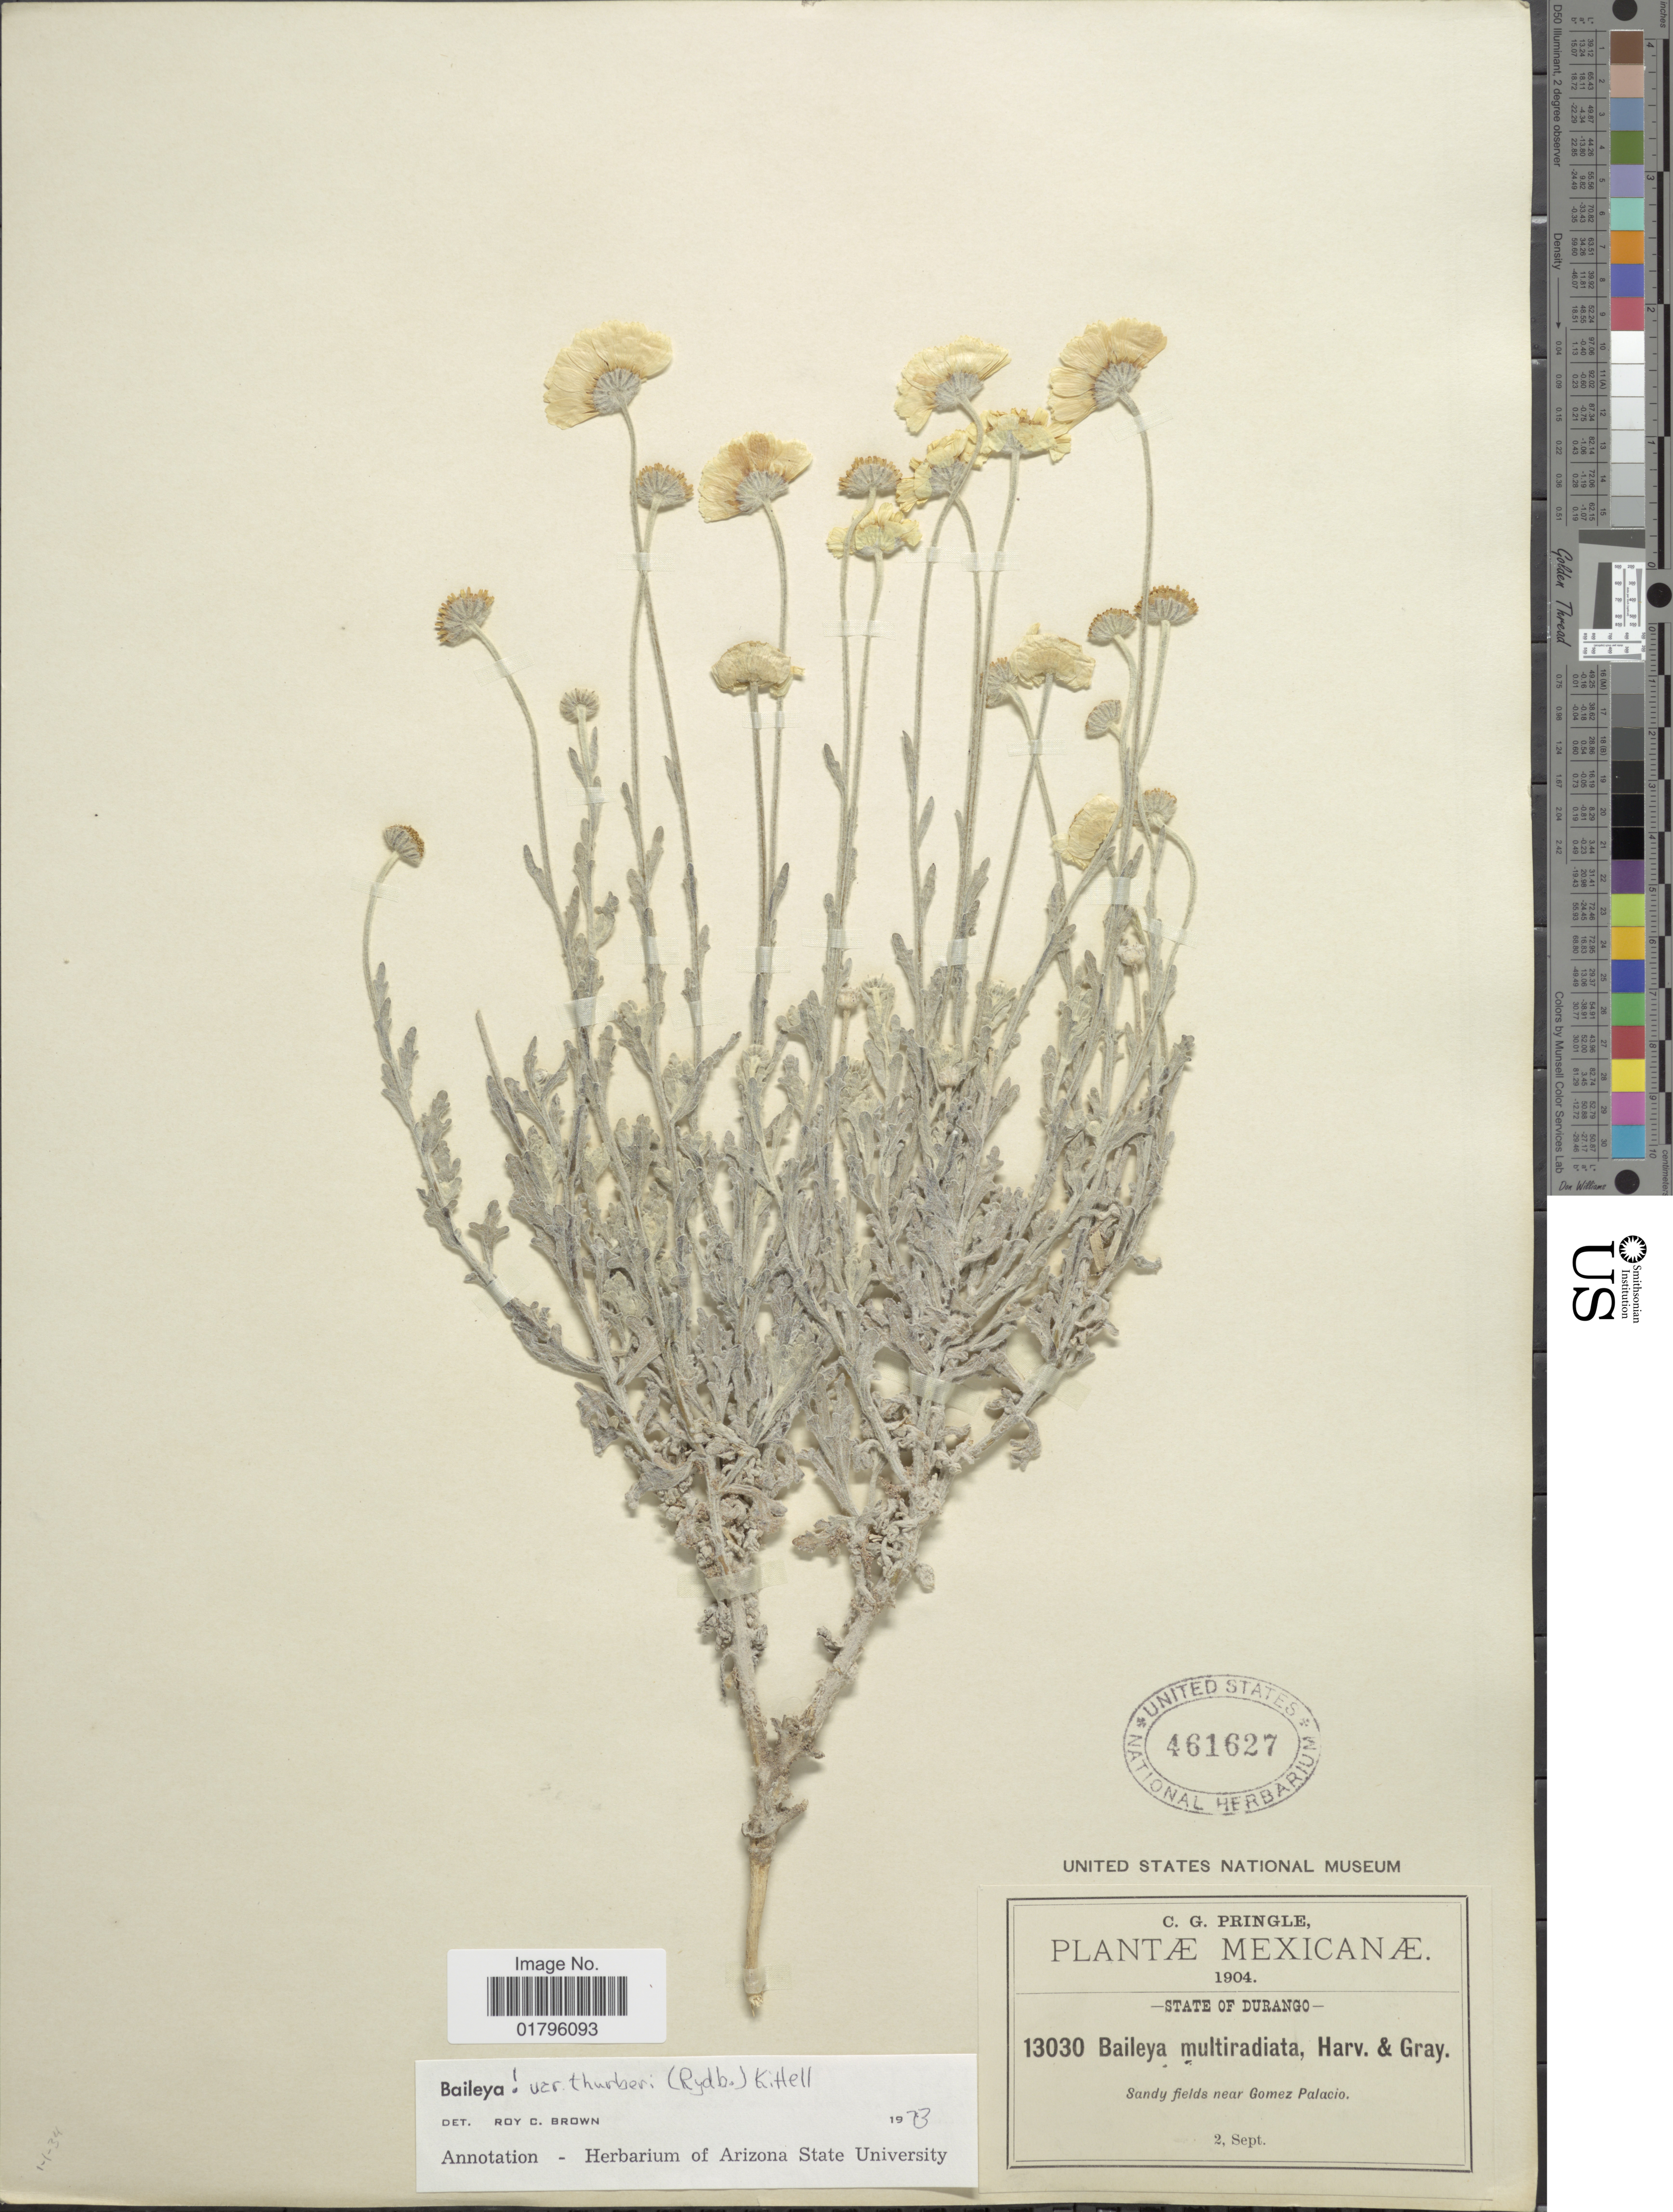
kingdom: Plantae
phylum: Tracheophyta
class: Magnoliopsida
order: Asterales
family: Asteraceae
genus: Baileya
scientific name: Baileya multiradiata var. thurberi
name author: (Rydb.) Kittell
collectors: C. G. Pringle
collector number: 13030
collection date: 1904-09-02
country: Mexico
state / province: Durango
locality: Near Gomez Palacio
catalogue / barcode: US 461627